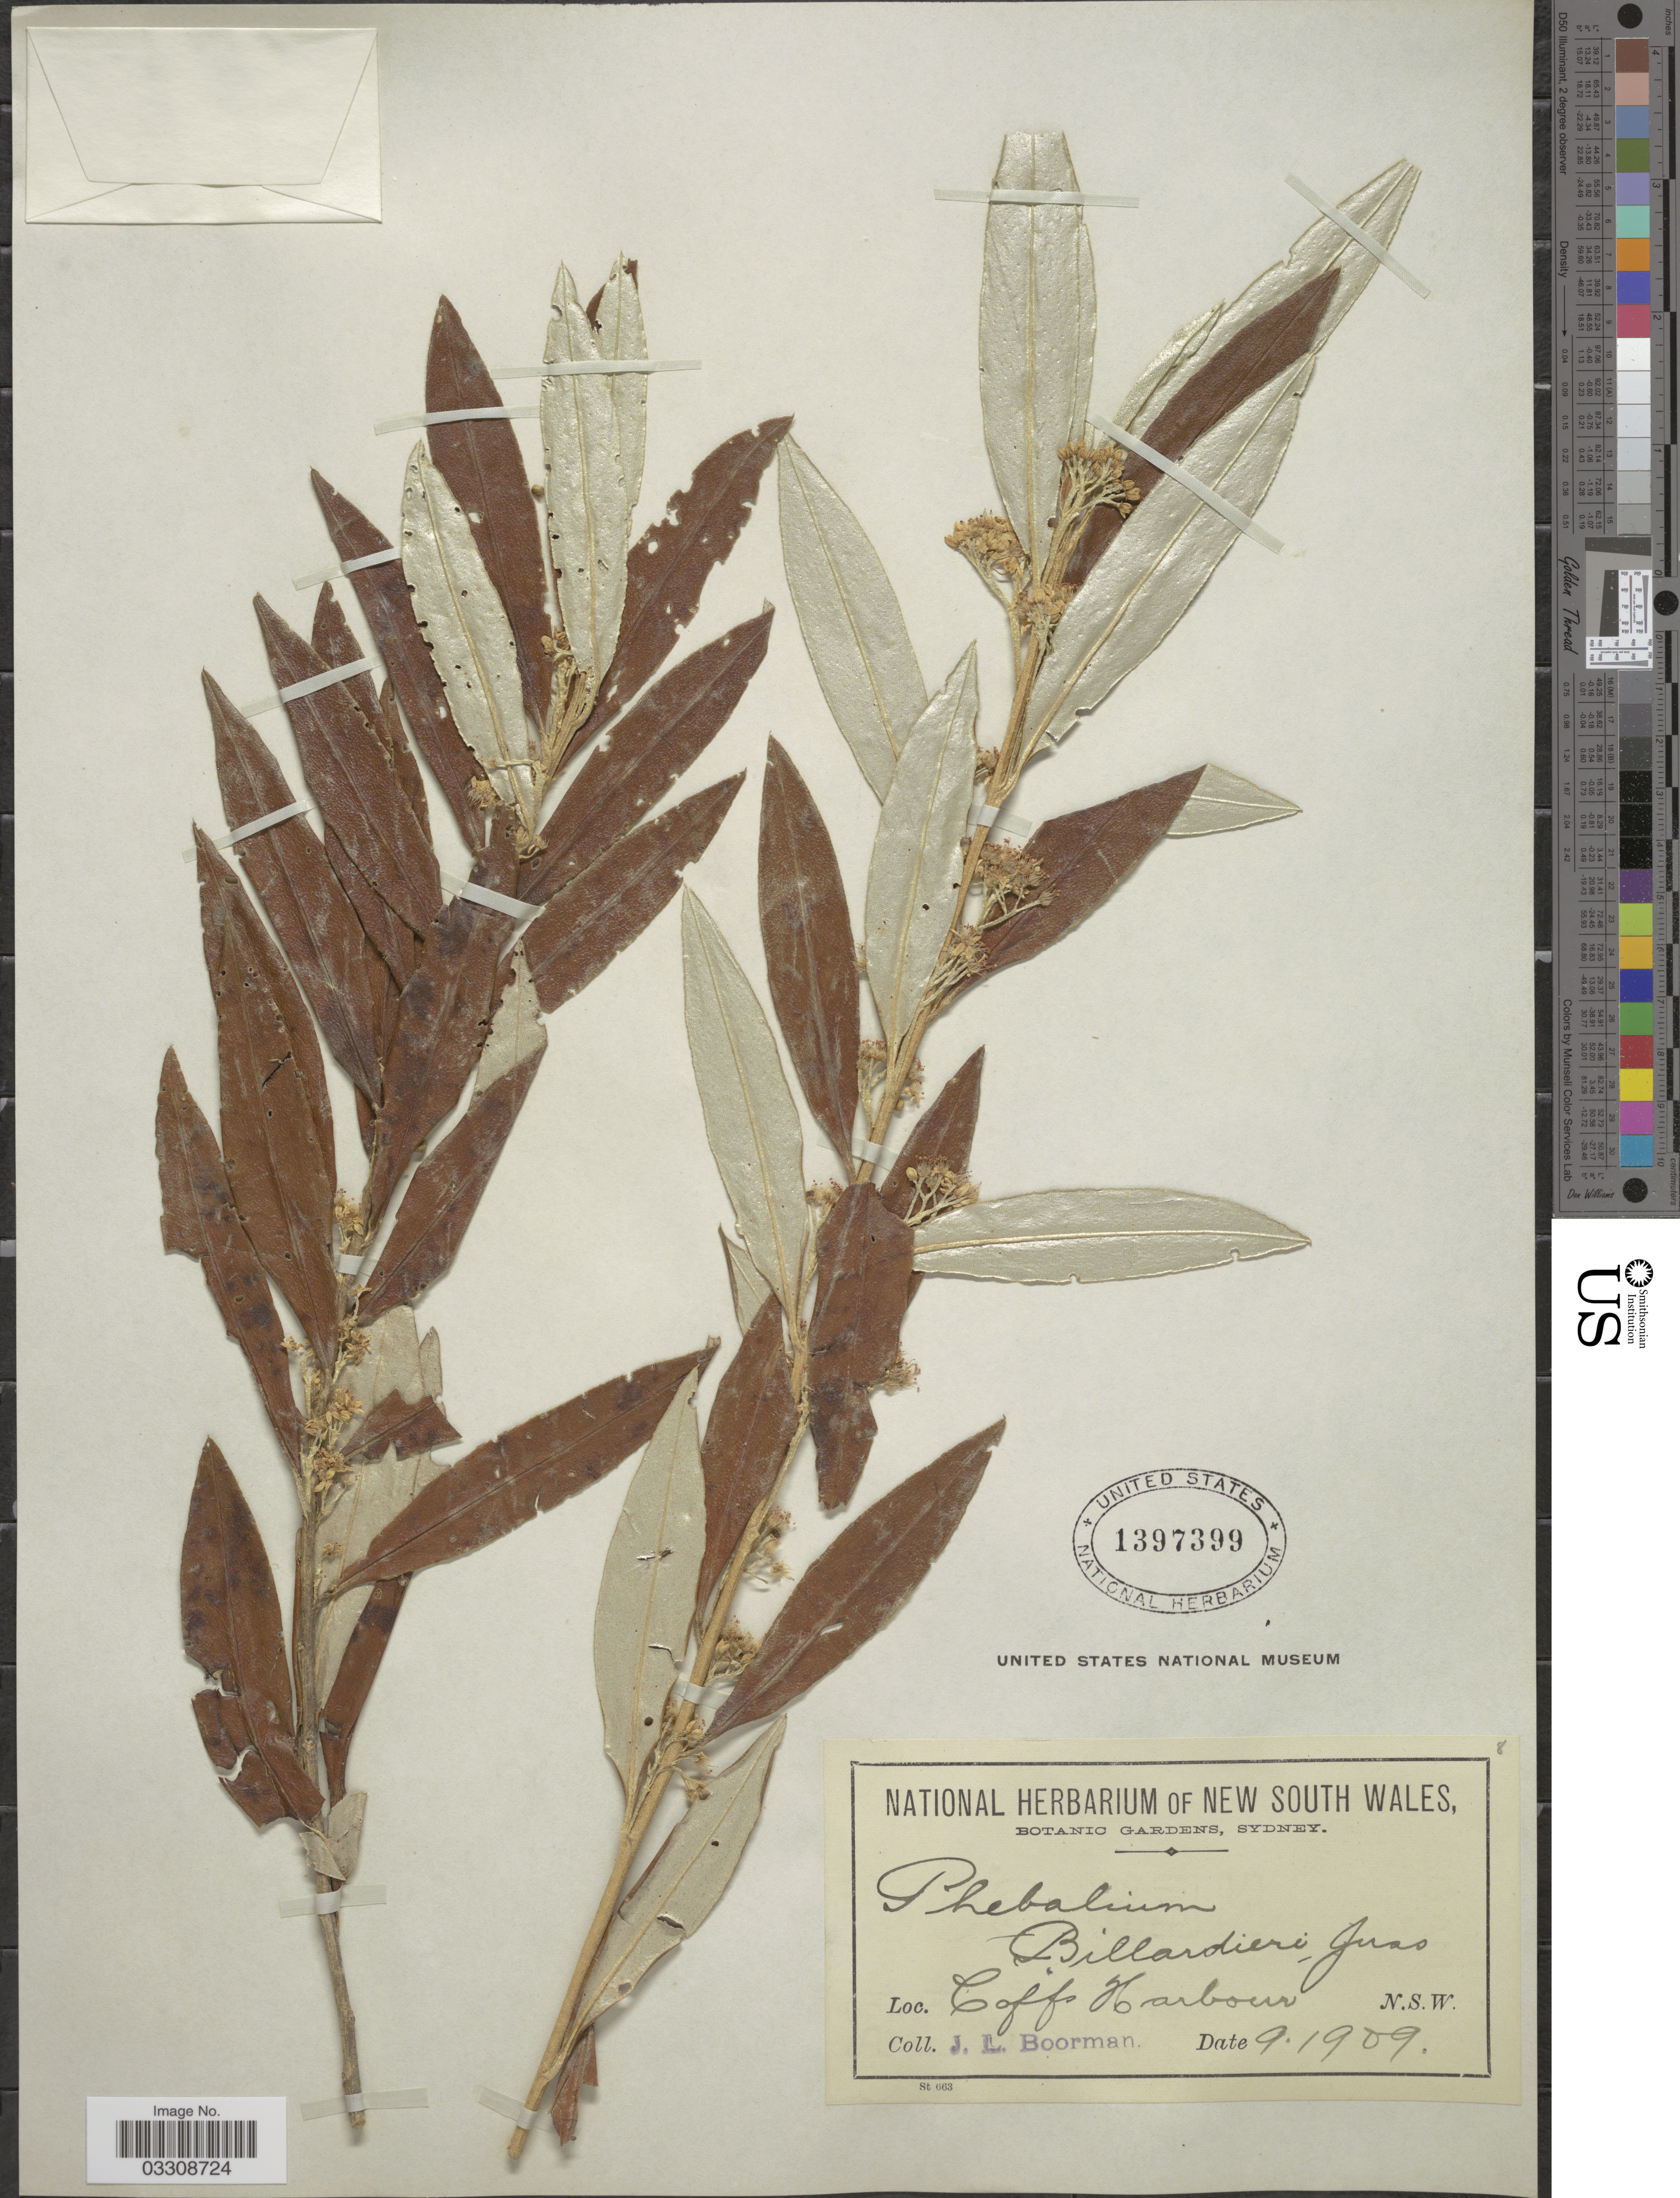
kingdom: Plantae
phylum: Tracheophyta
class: Magnoliopsida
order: Sapindales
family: Rutaceae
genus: Nematolepis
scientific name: Nematolepis squamea subsp. squamea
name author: (Labill.) Paul G. Wilson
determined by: Strong, Mark T., (BOT), Smithsonian Institution - National Museum of Natural History (UNITED STATES)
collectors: J. Boorman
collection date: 1909-09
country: Australia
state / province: New South Wales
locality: Coffs Harbour.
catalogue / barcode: US 1397399